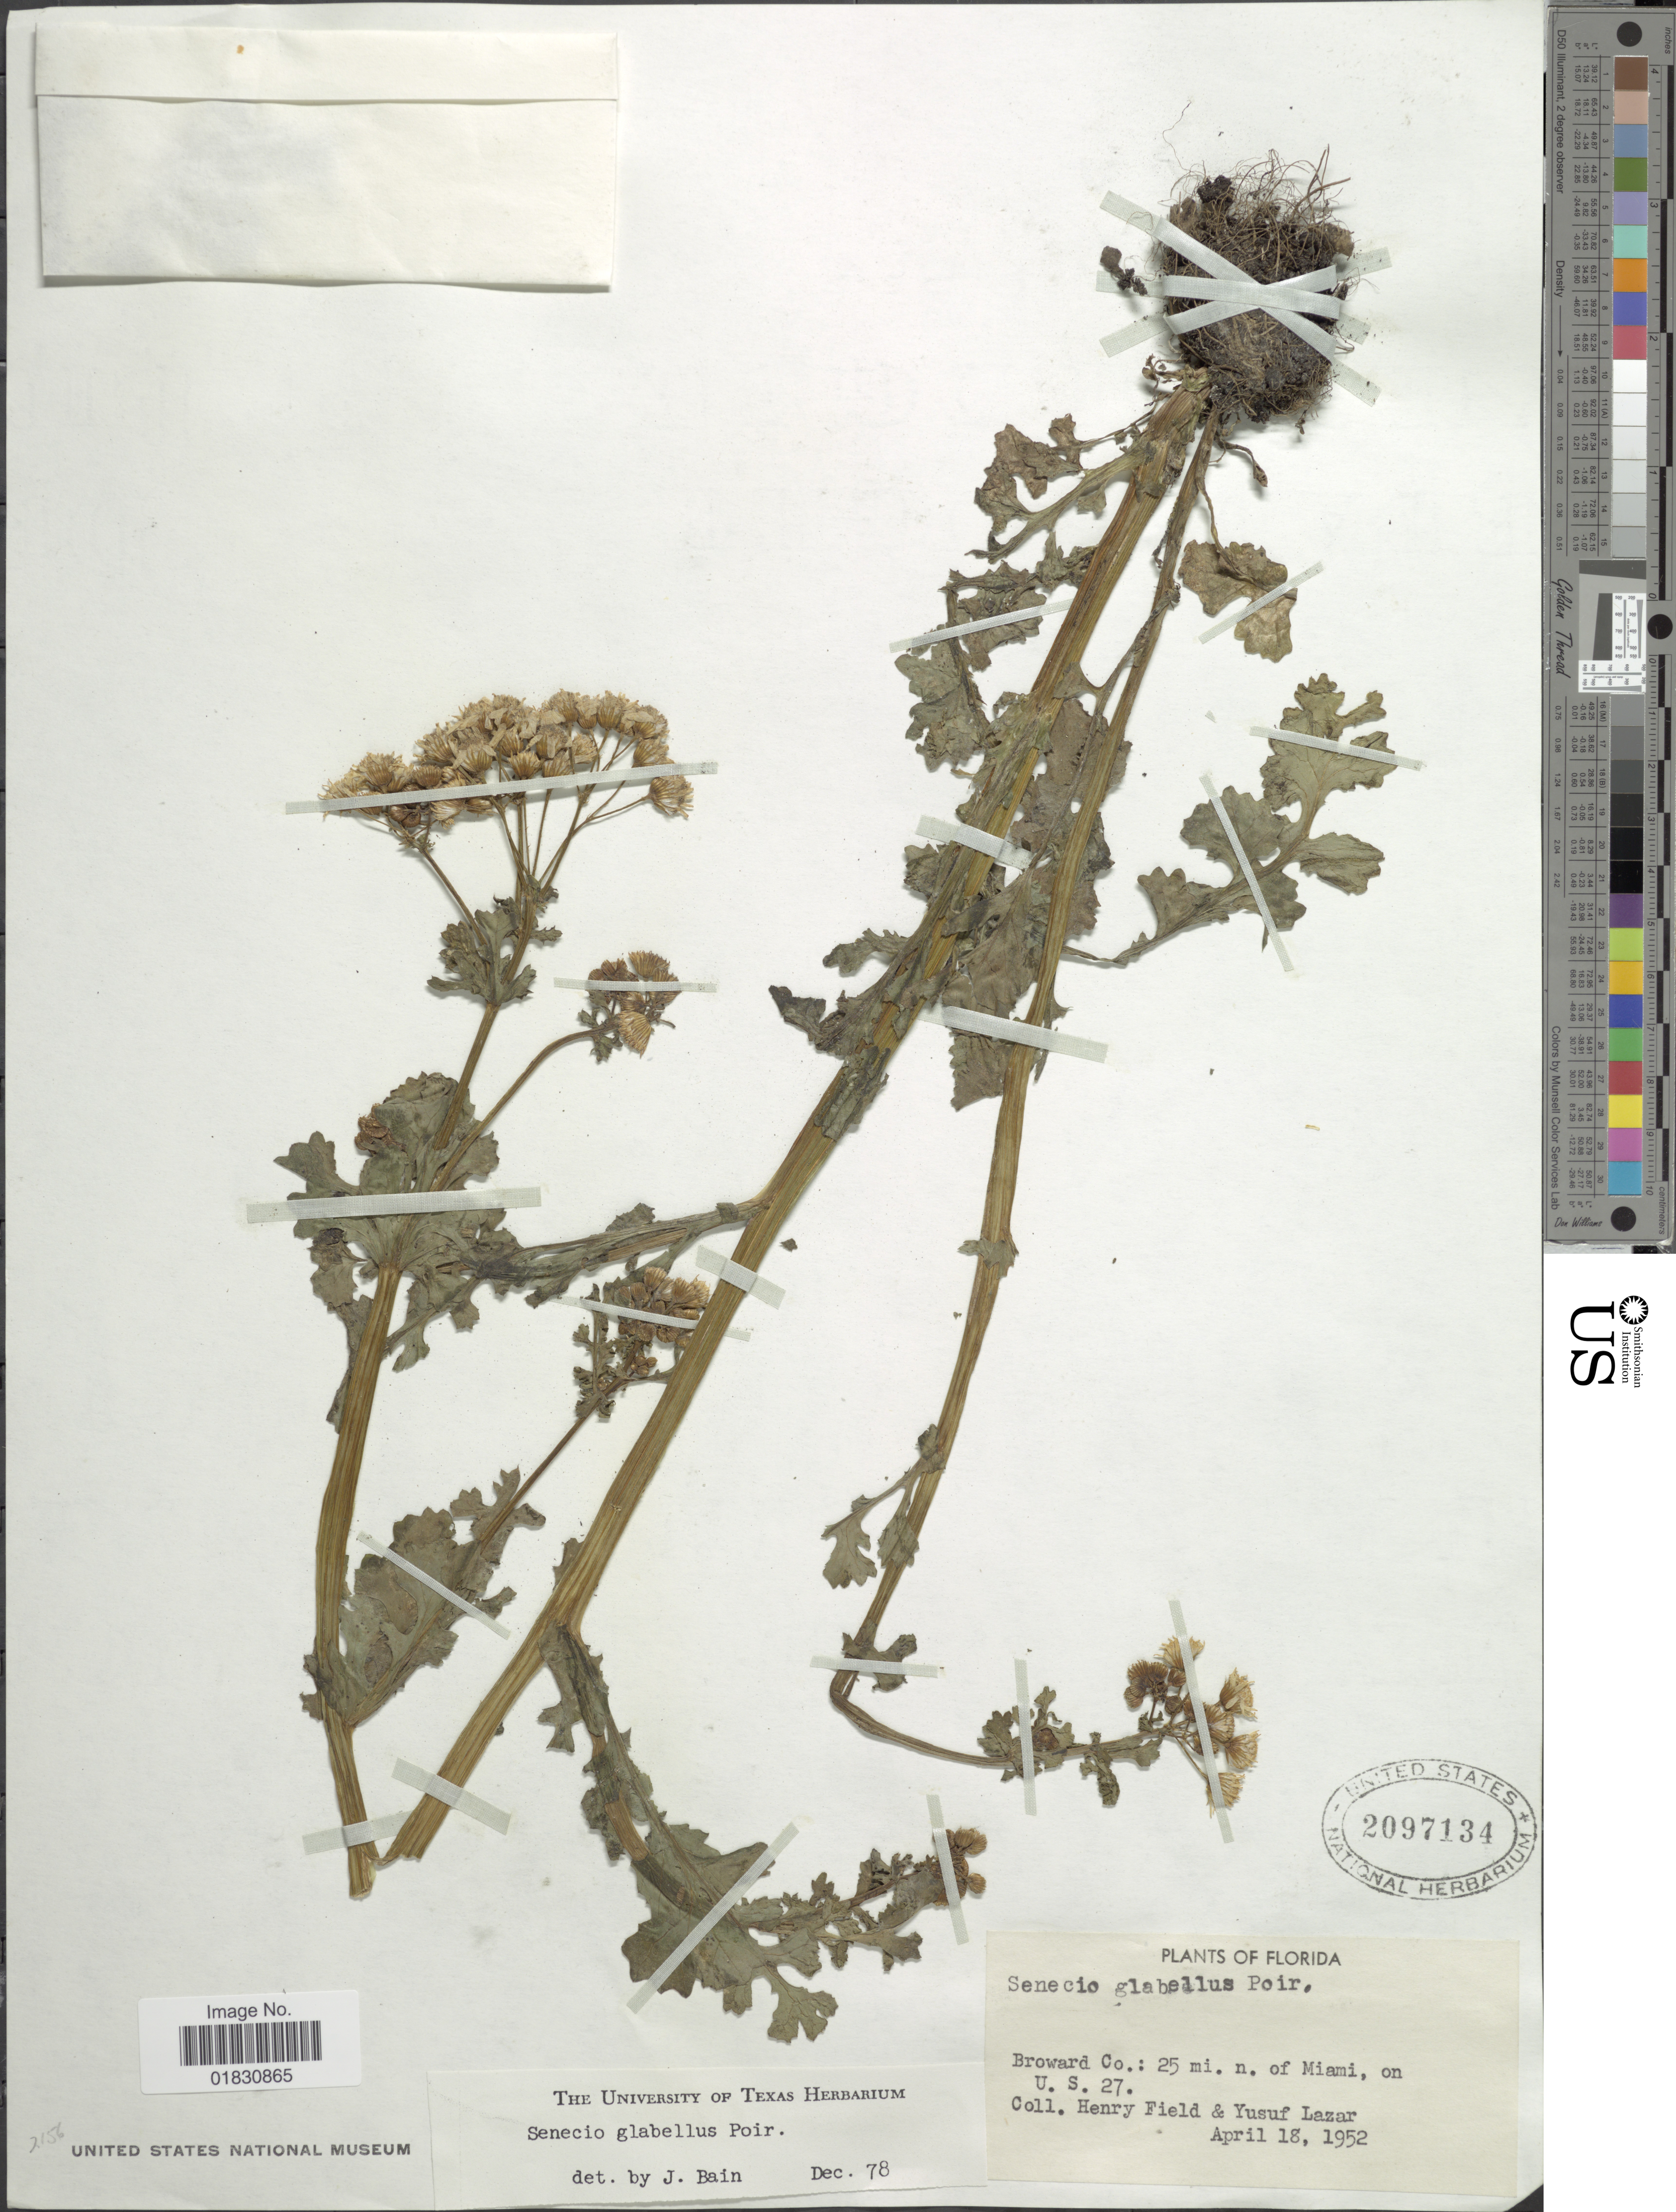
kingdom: Plantae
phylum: Tracheophyta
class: Magnoliopsida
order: Asterales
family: Asteraceae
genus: Packera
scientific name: Packera glabella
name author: (Poir.) C. Jeffrey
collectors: H. Field & Y. Lazar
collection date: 1952-04-18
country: United States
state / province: Florida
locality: Broward Co. 25 mi. n. oif Miami, on U. S. 27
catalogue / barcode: US 2097134